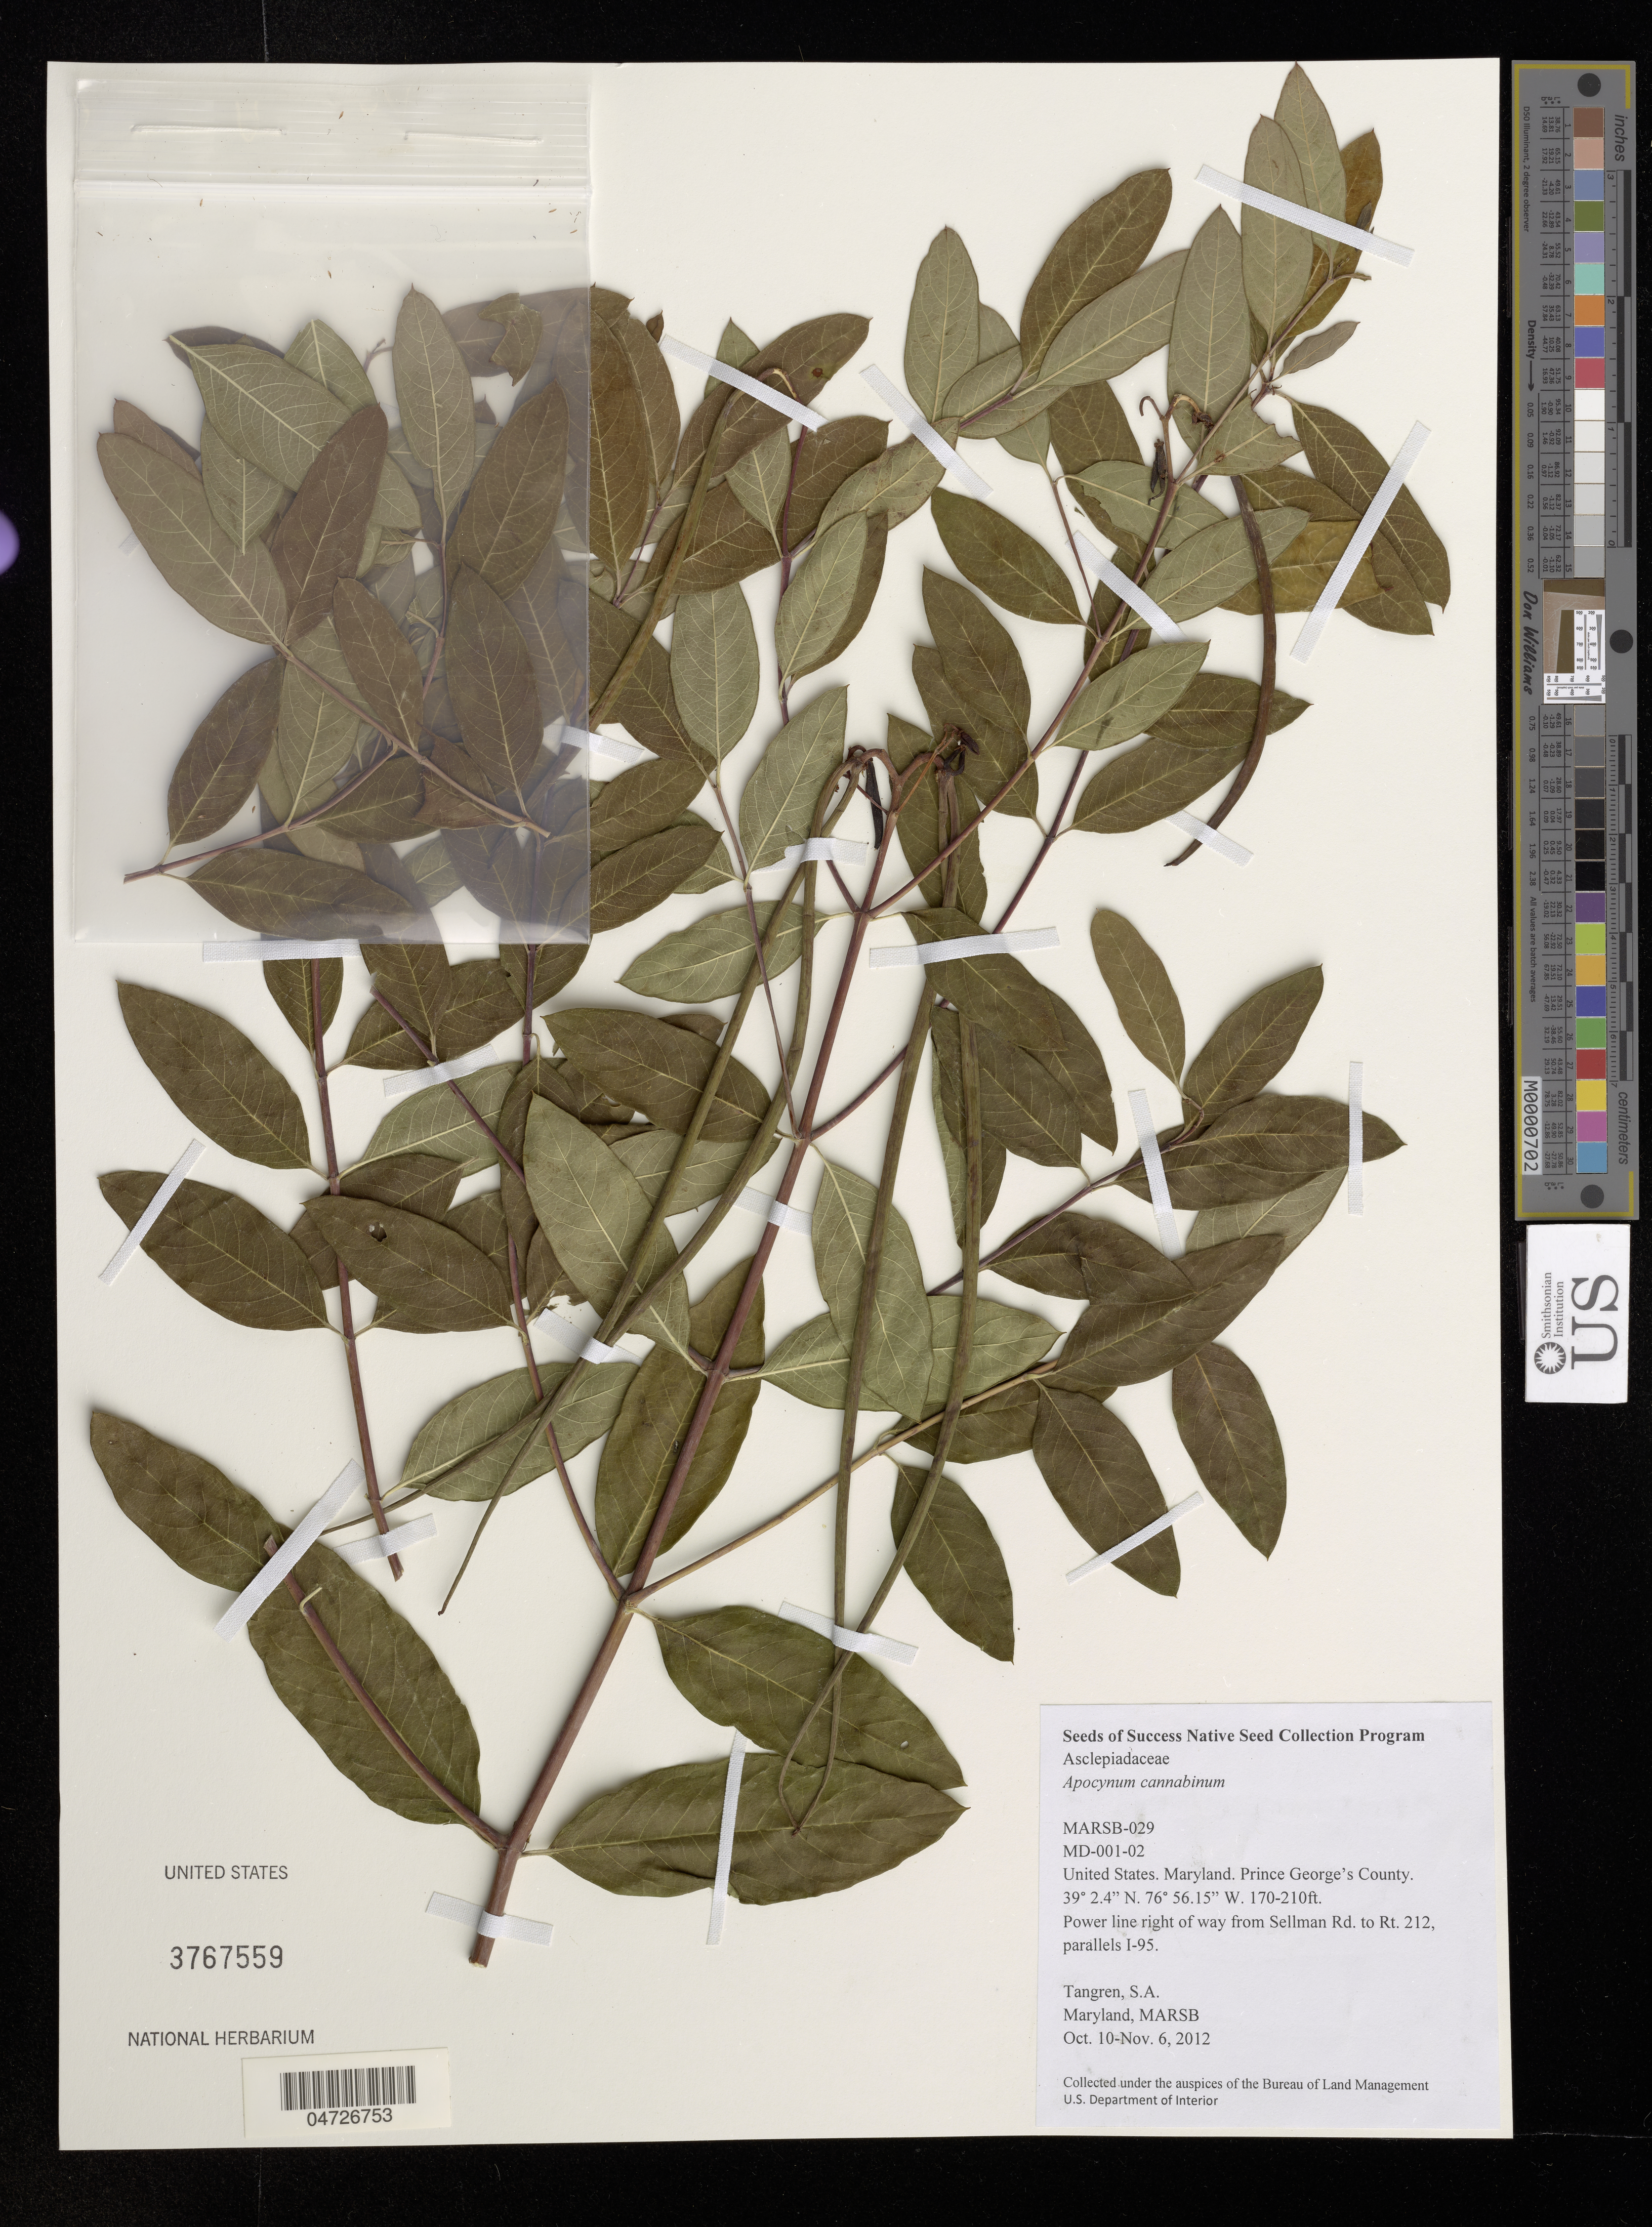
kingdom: Plantae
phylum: Tracheophyta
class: Magnoliopsida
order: Gentianales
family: Apocynaceae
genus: Apocynum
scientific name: Apocynum cannabinum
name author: L.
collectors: S. Tangren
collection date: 2012-10-10/2012-11-06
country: United States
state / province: Maryland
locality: Prince George's County. Power line right of way from Sellman Rd. to Rt. 212, parallels I-95.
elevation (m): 52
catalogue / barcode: US 3767559